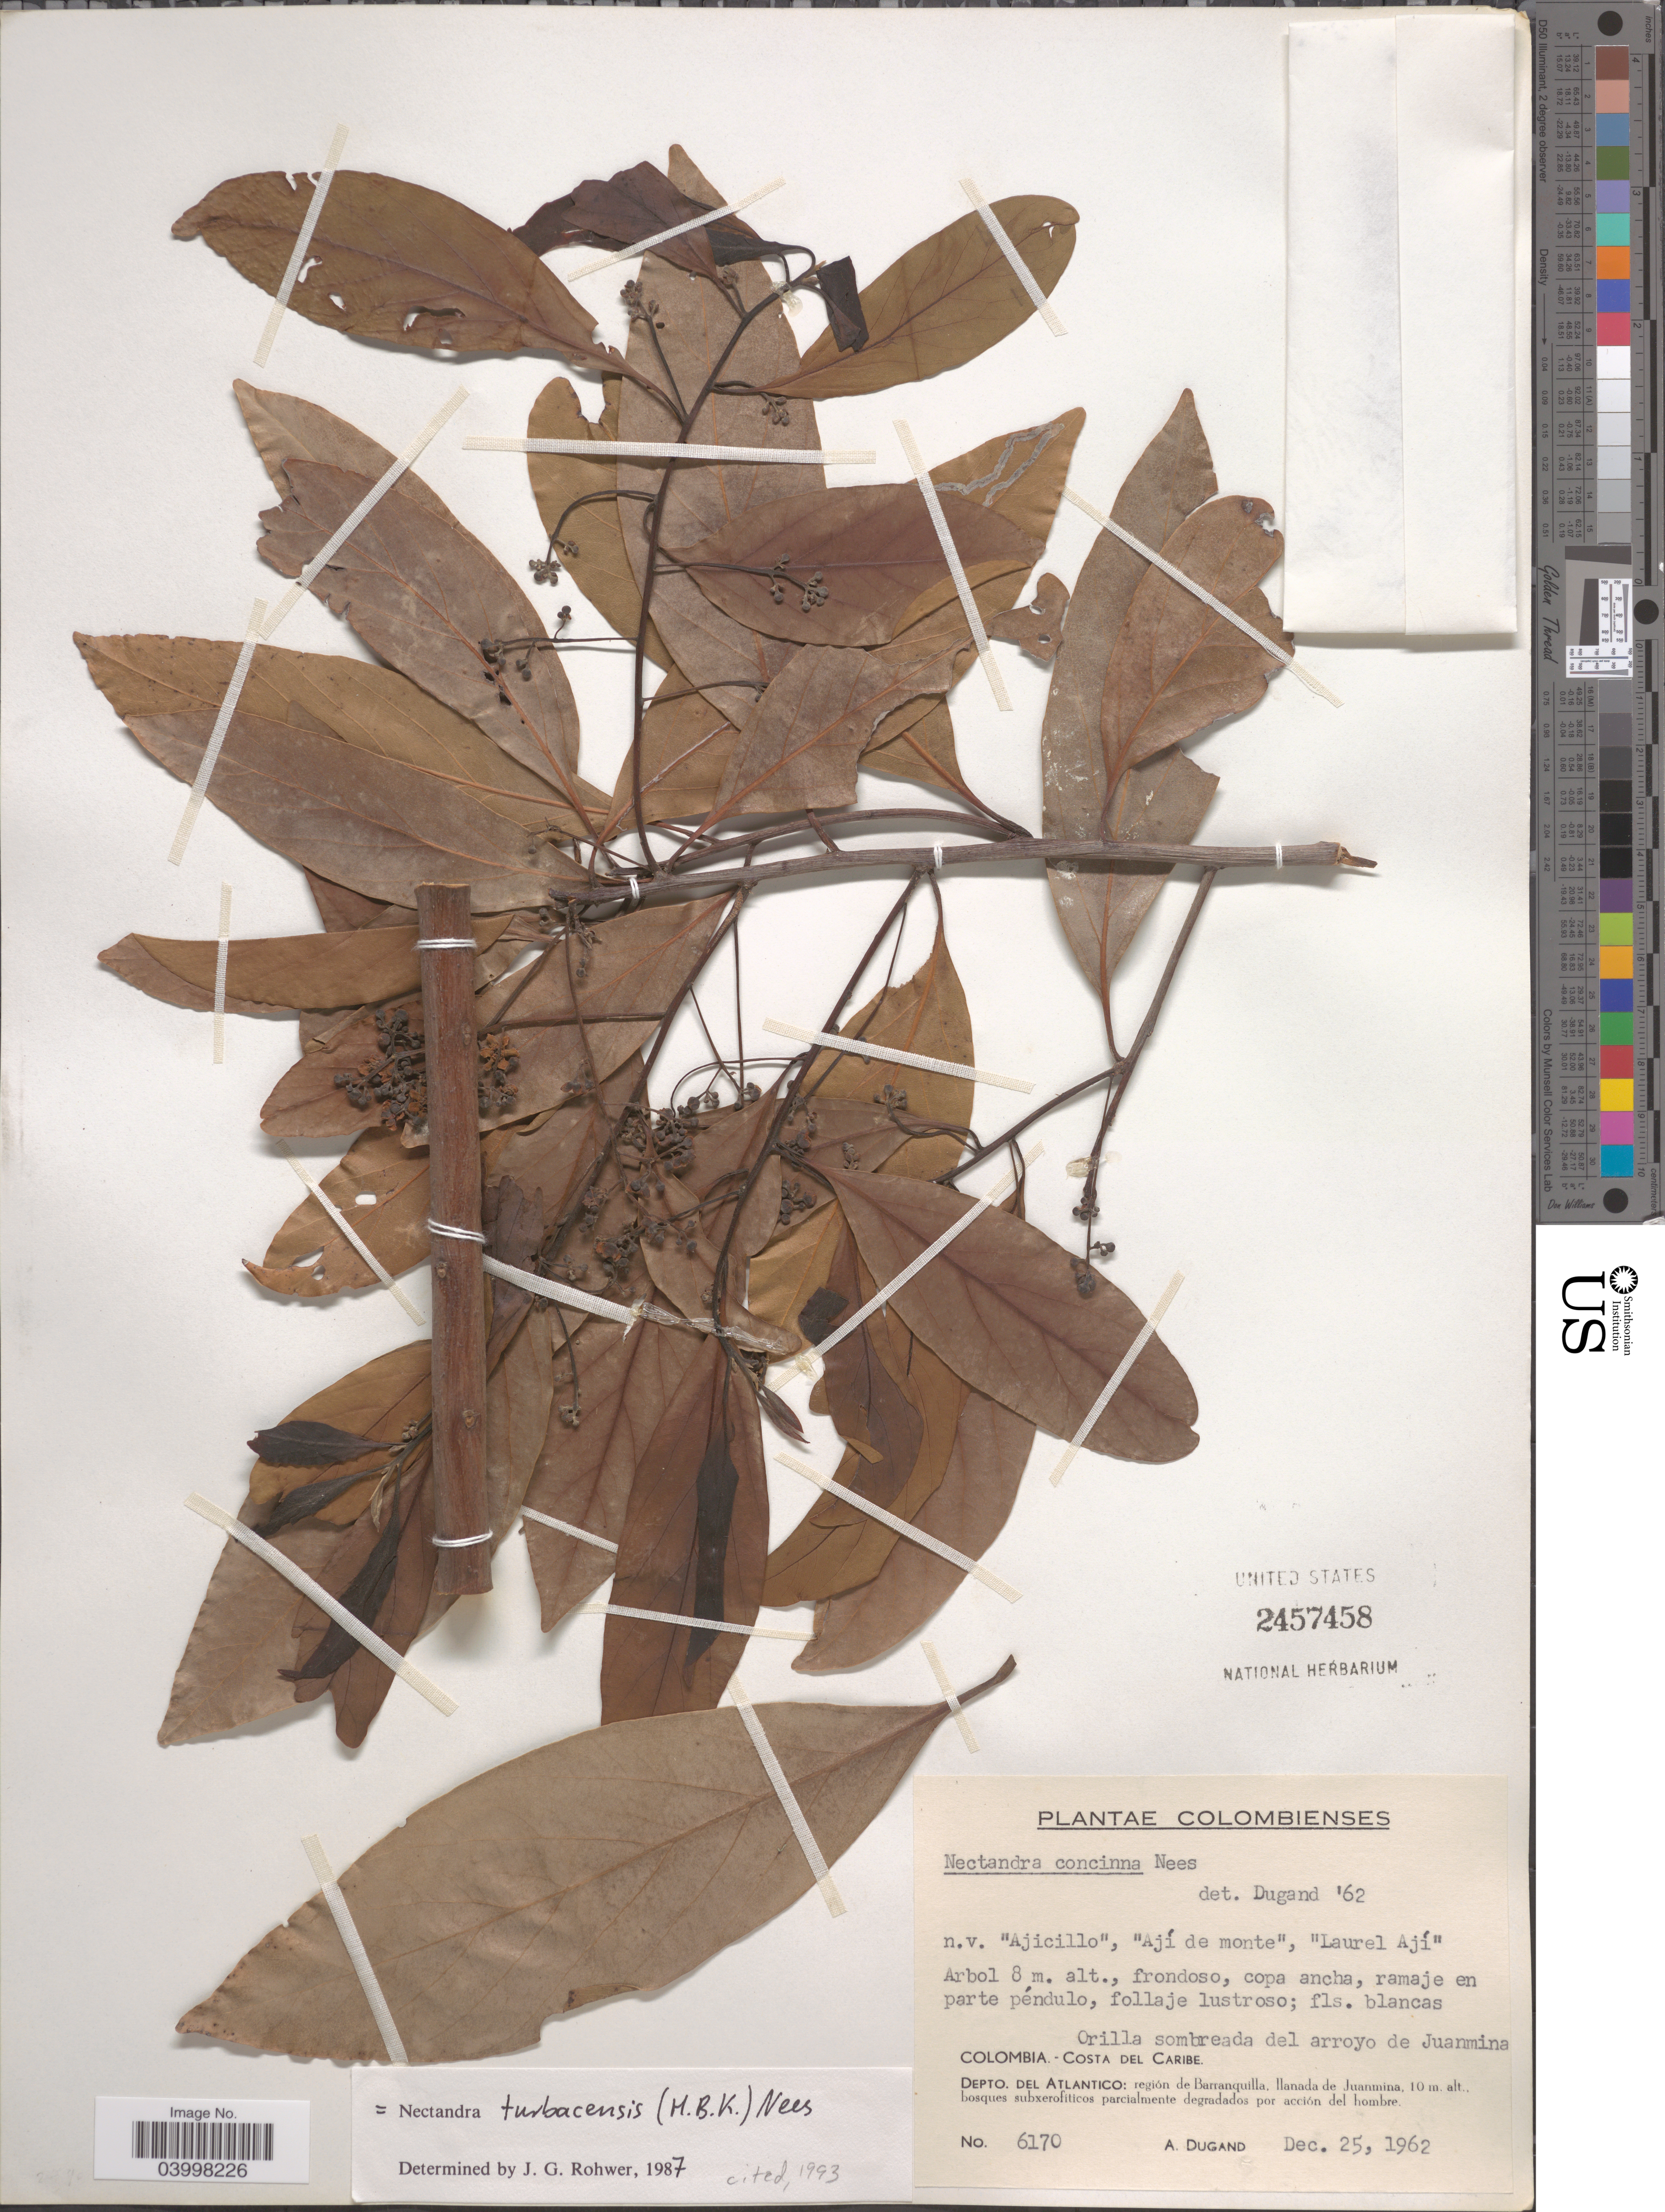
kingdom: Plantae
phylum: Tracheophyta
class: Magnoliopsida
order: Laurales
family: Lauraceae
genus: Nectandra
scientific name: Nectandra turbacensis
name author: (Kunth) Nees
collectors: A. Dugand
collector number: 6170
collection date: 1962-12-25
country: Colombia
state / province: Atlántico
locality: Orilla sombreada del arroyo de Juanmina. Costa del Caribe. Depto. del Atlantico: región de Barranquilla, llanada de Juanmina.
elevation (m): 10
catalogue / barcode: US 2457458